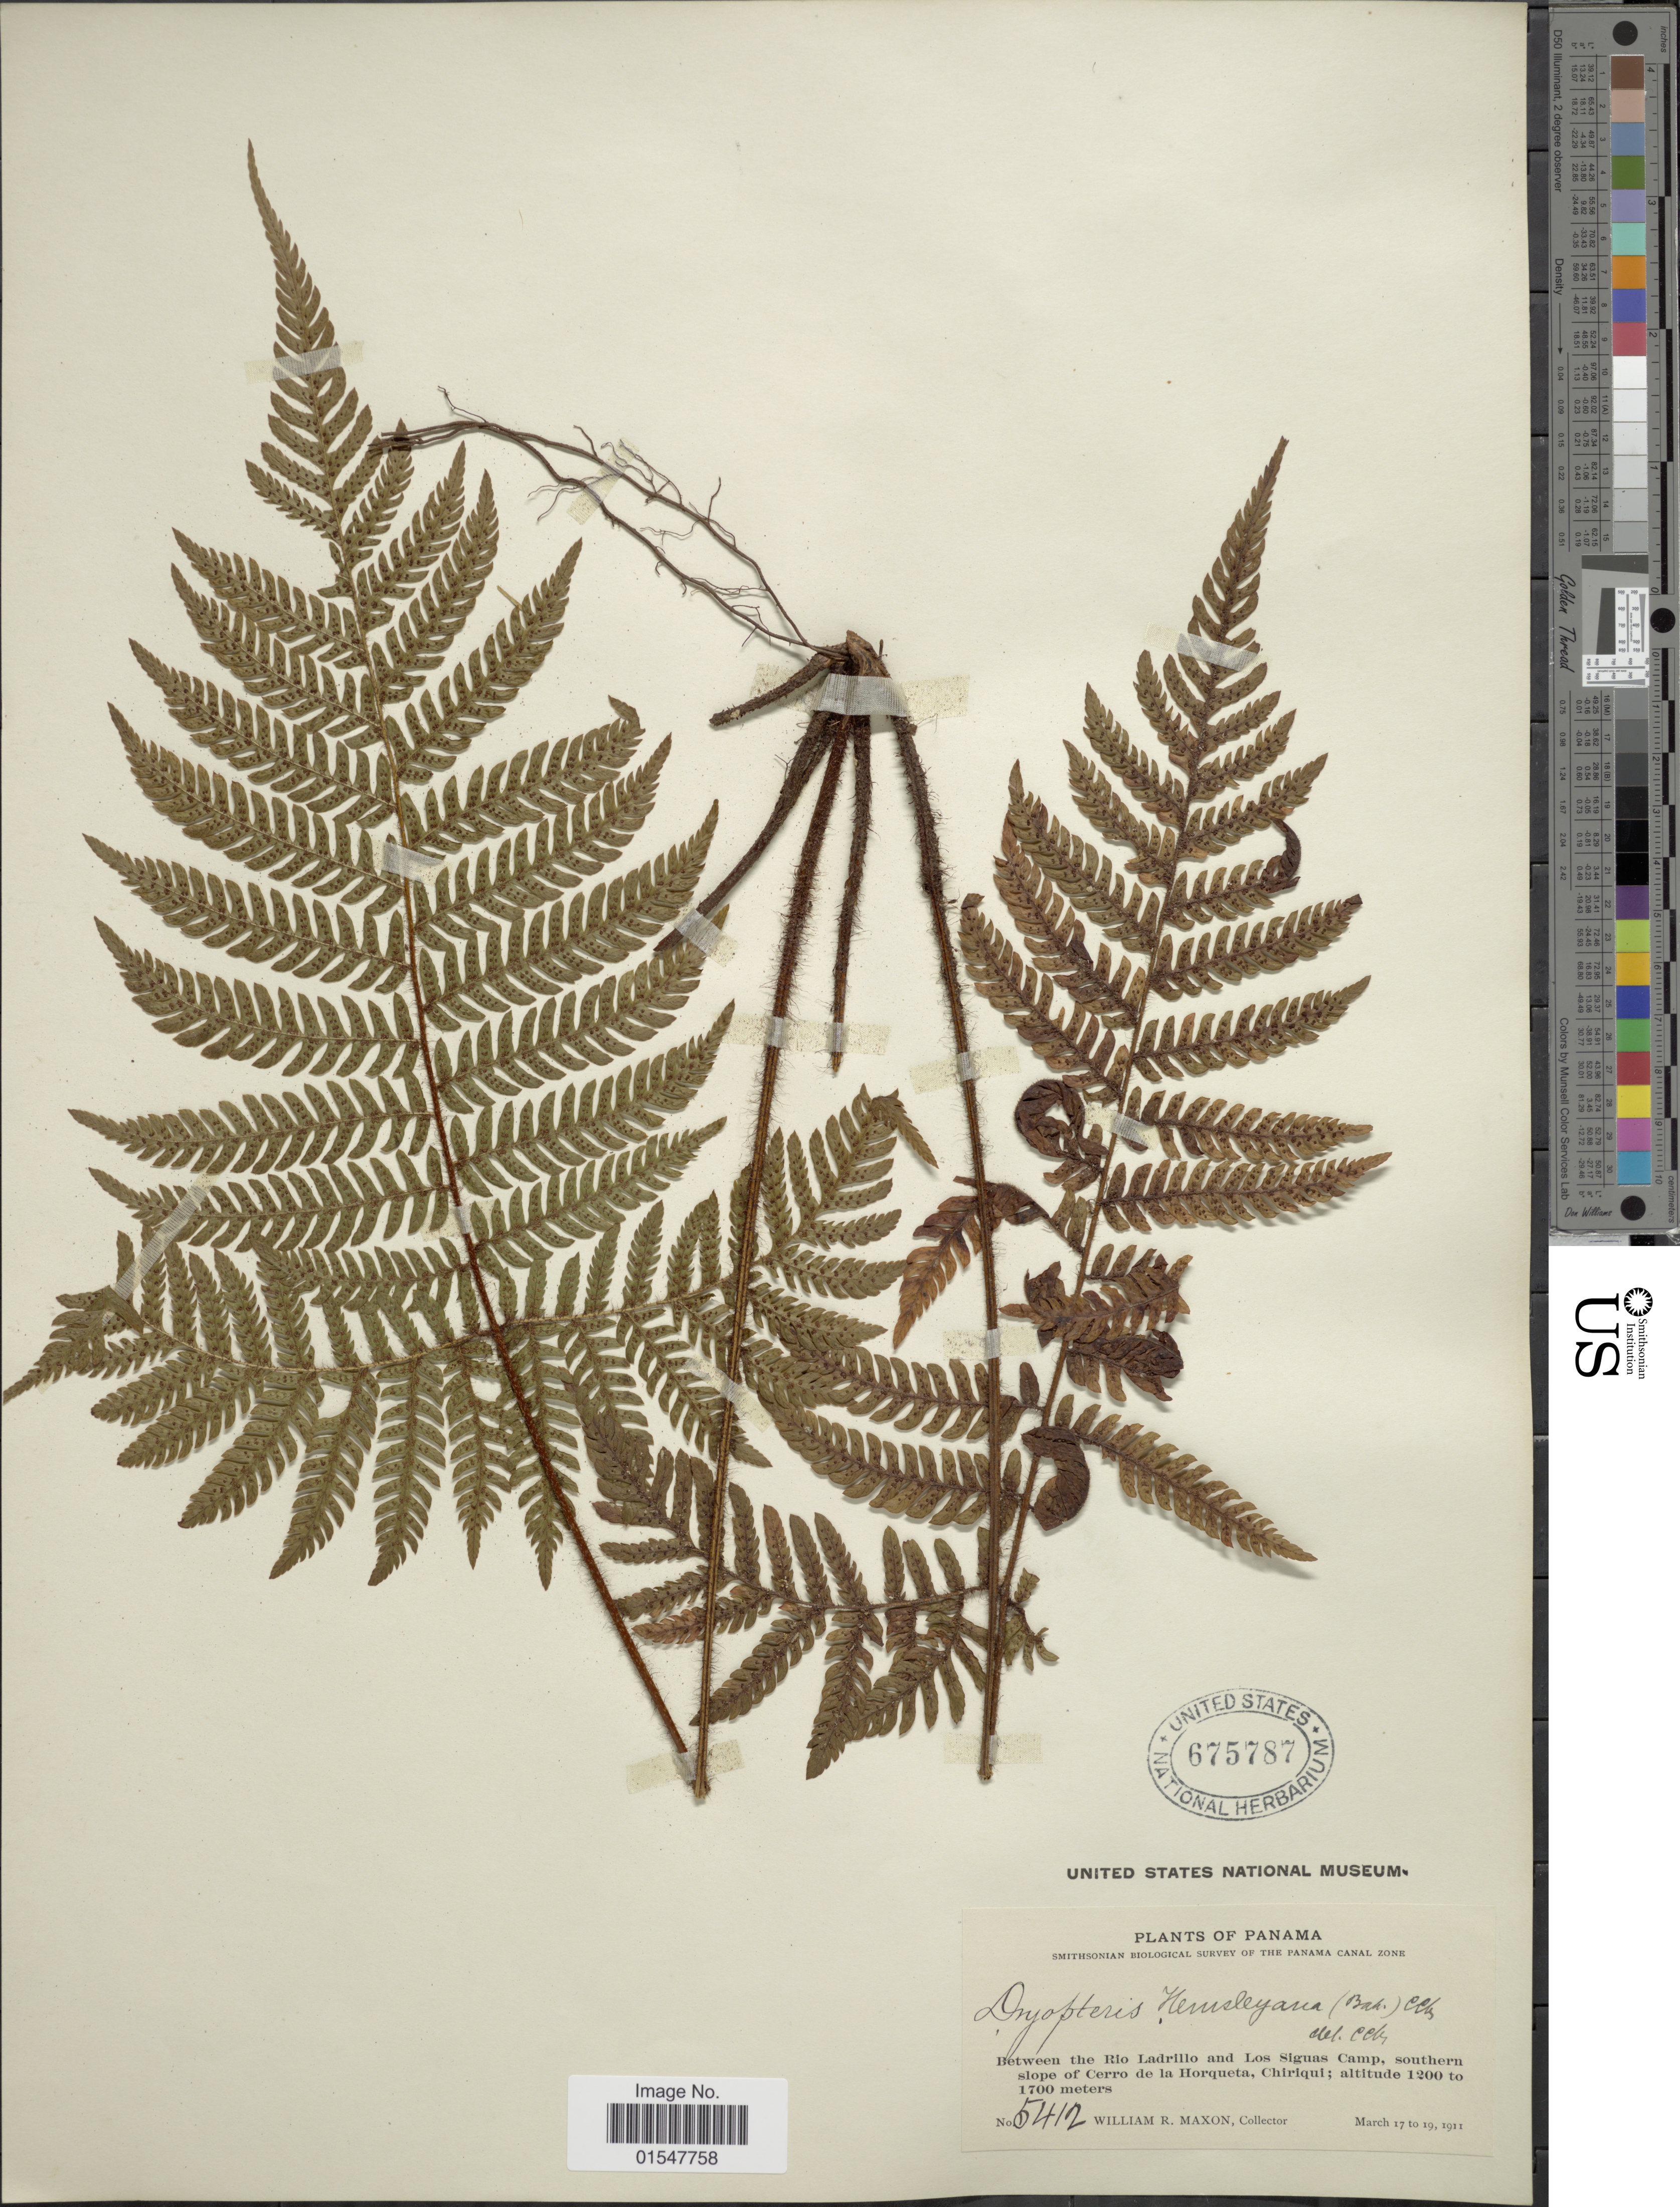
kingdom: Plantae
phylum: Tracheophyta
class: Polypodiopsida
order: Polypodiales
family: Dryopteridaceae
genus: Ctenitis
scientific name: Ctenitis hemsleyana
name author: (Baker ex Hemsl.) Copel.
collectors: W. R. Maxon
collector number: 5412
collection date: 1911-03-17/1911-03-19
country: Panama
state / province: Chiriqui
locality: Between the Rio Ladrillo and Los Siguas Camp, southern slope of Cerro de la Horqueta, Chiriqui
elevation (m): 1200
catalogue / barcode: US 675787